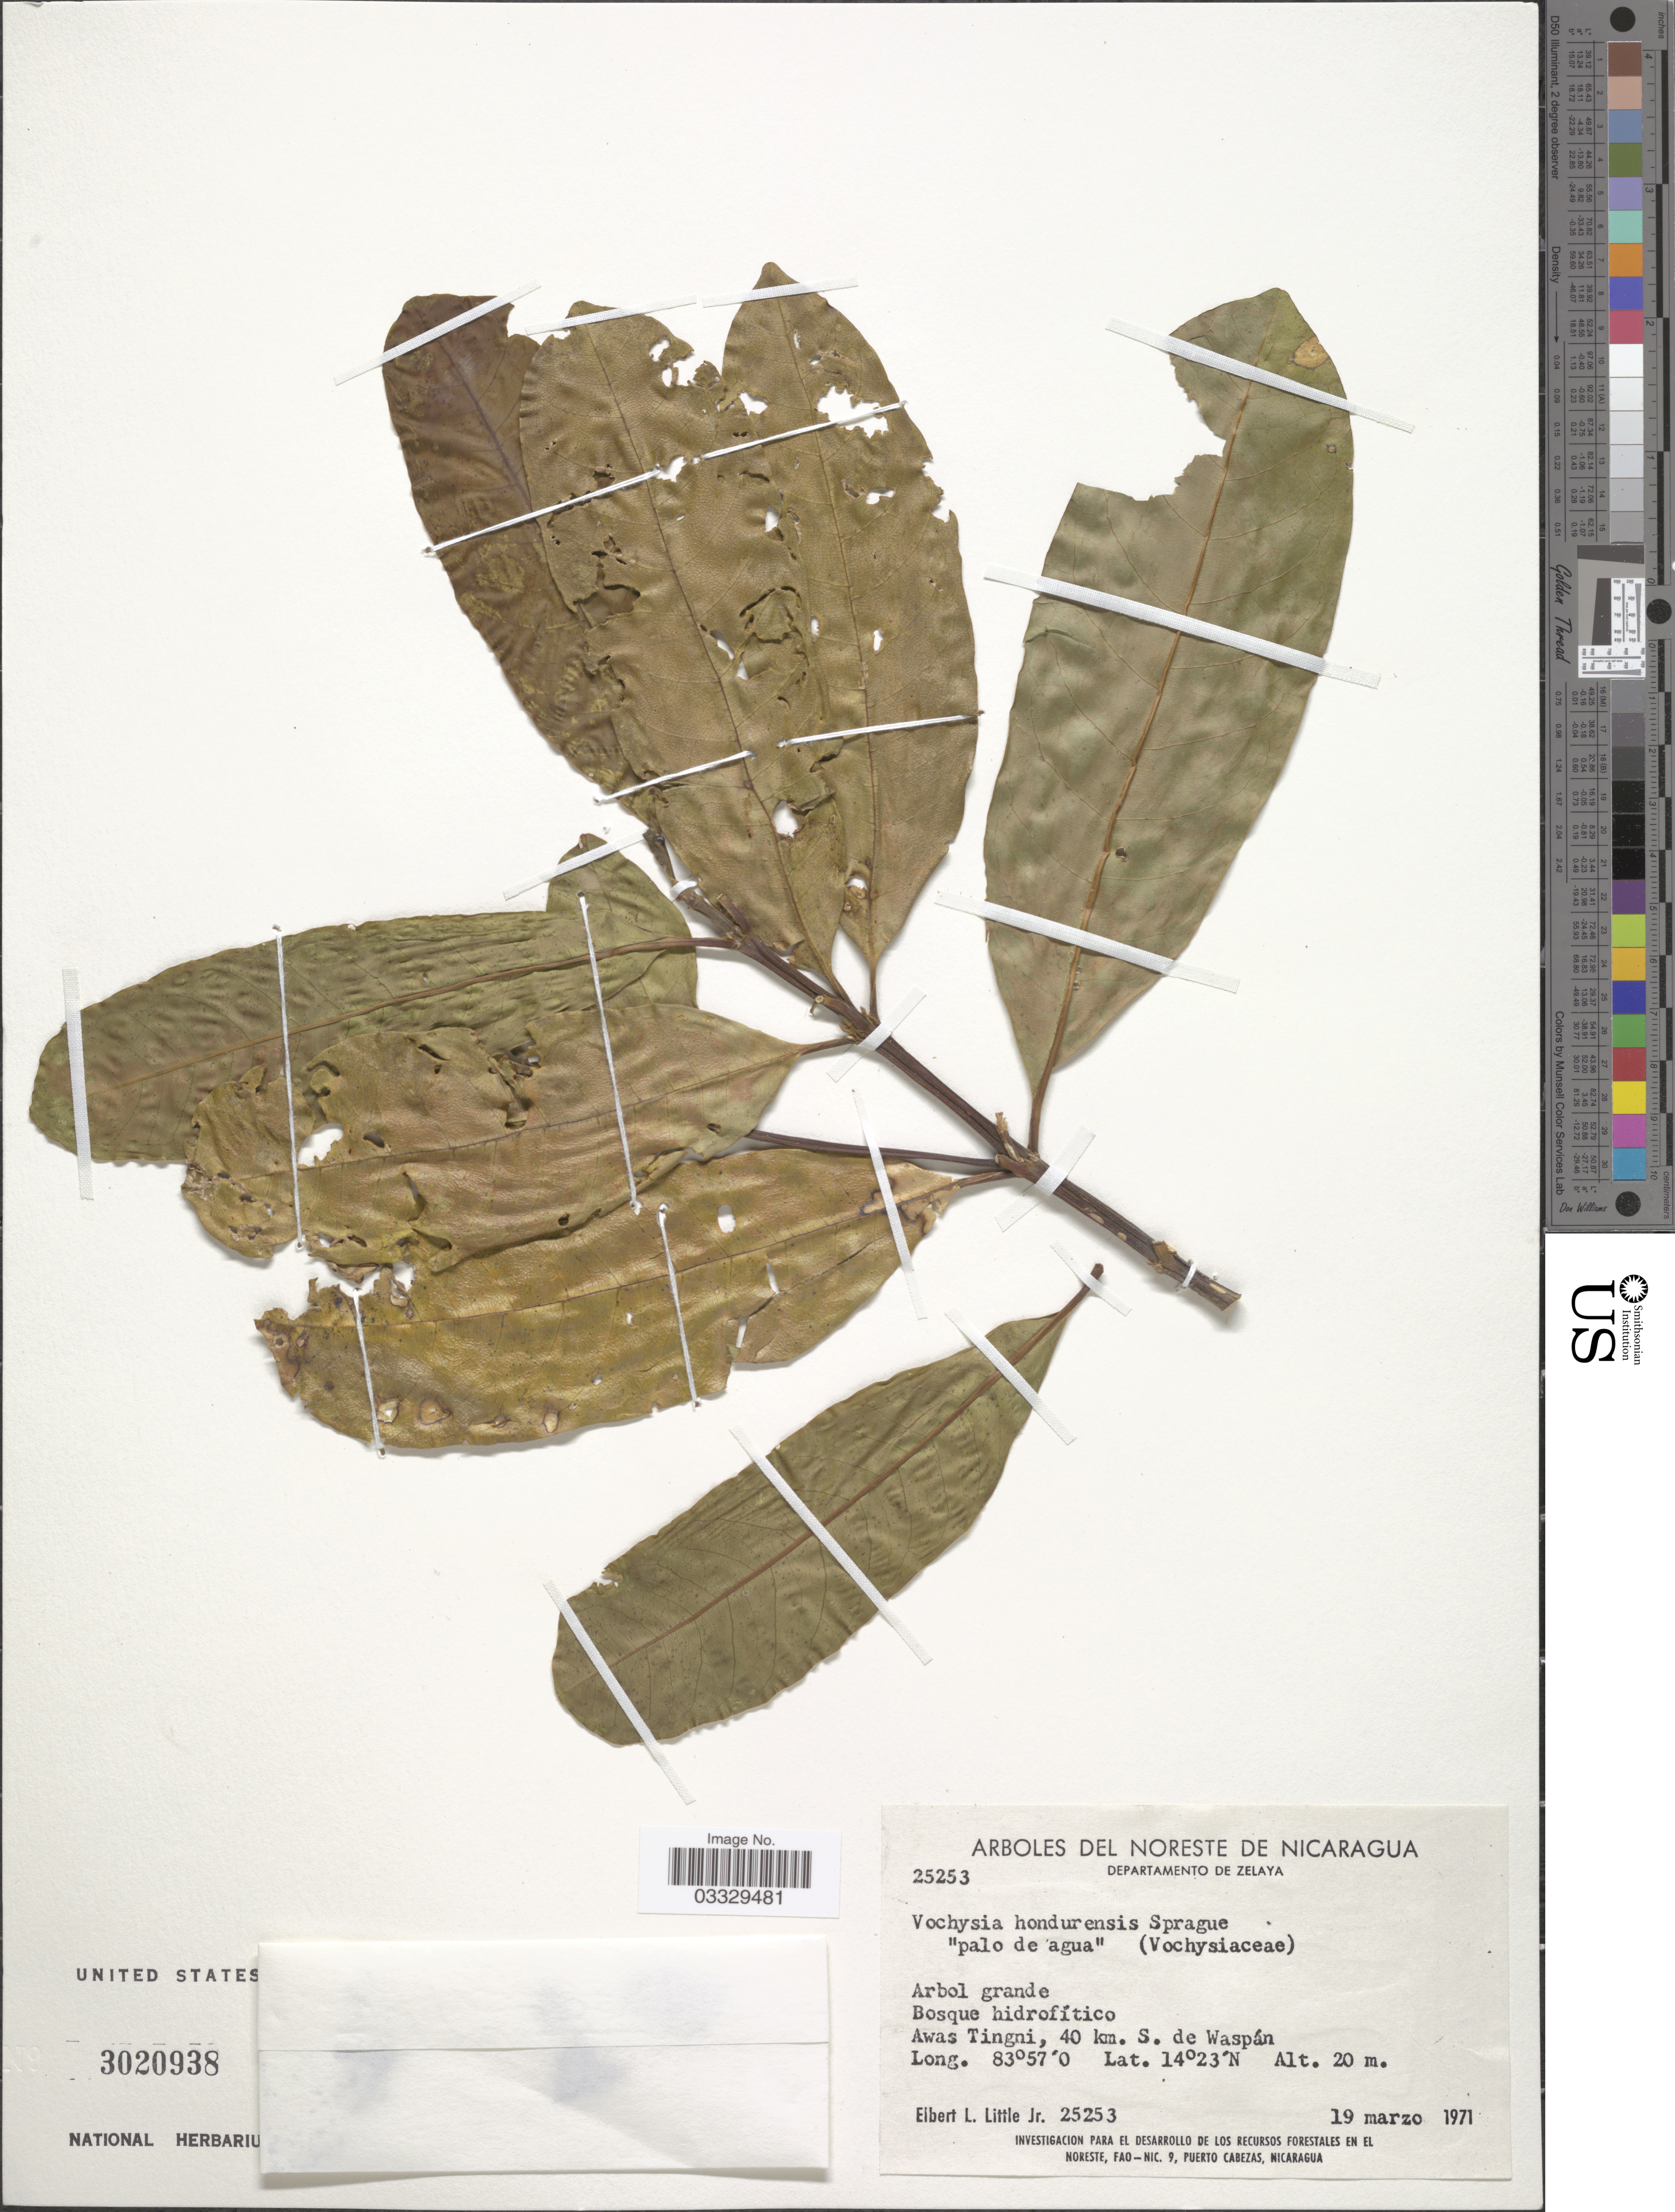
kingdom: Plantae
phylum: Tracheophyta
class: Magnoliopsida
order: Myrtales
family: Vochysiaceae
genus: Vochysia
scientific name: Vochysia hondurensis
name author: Sprague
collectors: E. L. Little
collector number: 25253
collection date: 1971-03-19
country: Nicaragua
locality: Noreste de Nicaragua. Departamento de Zelaya. Awas Tingni, 40 km. S. de Waspán.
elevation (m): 20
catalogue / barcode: US 3020938